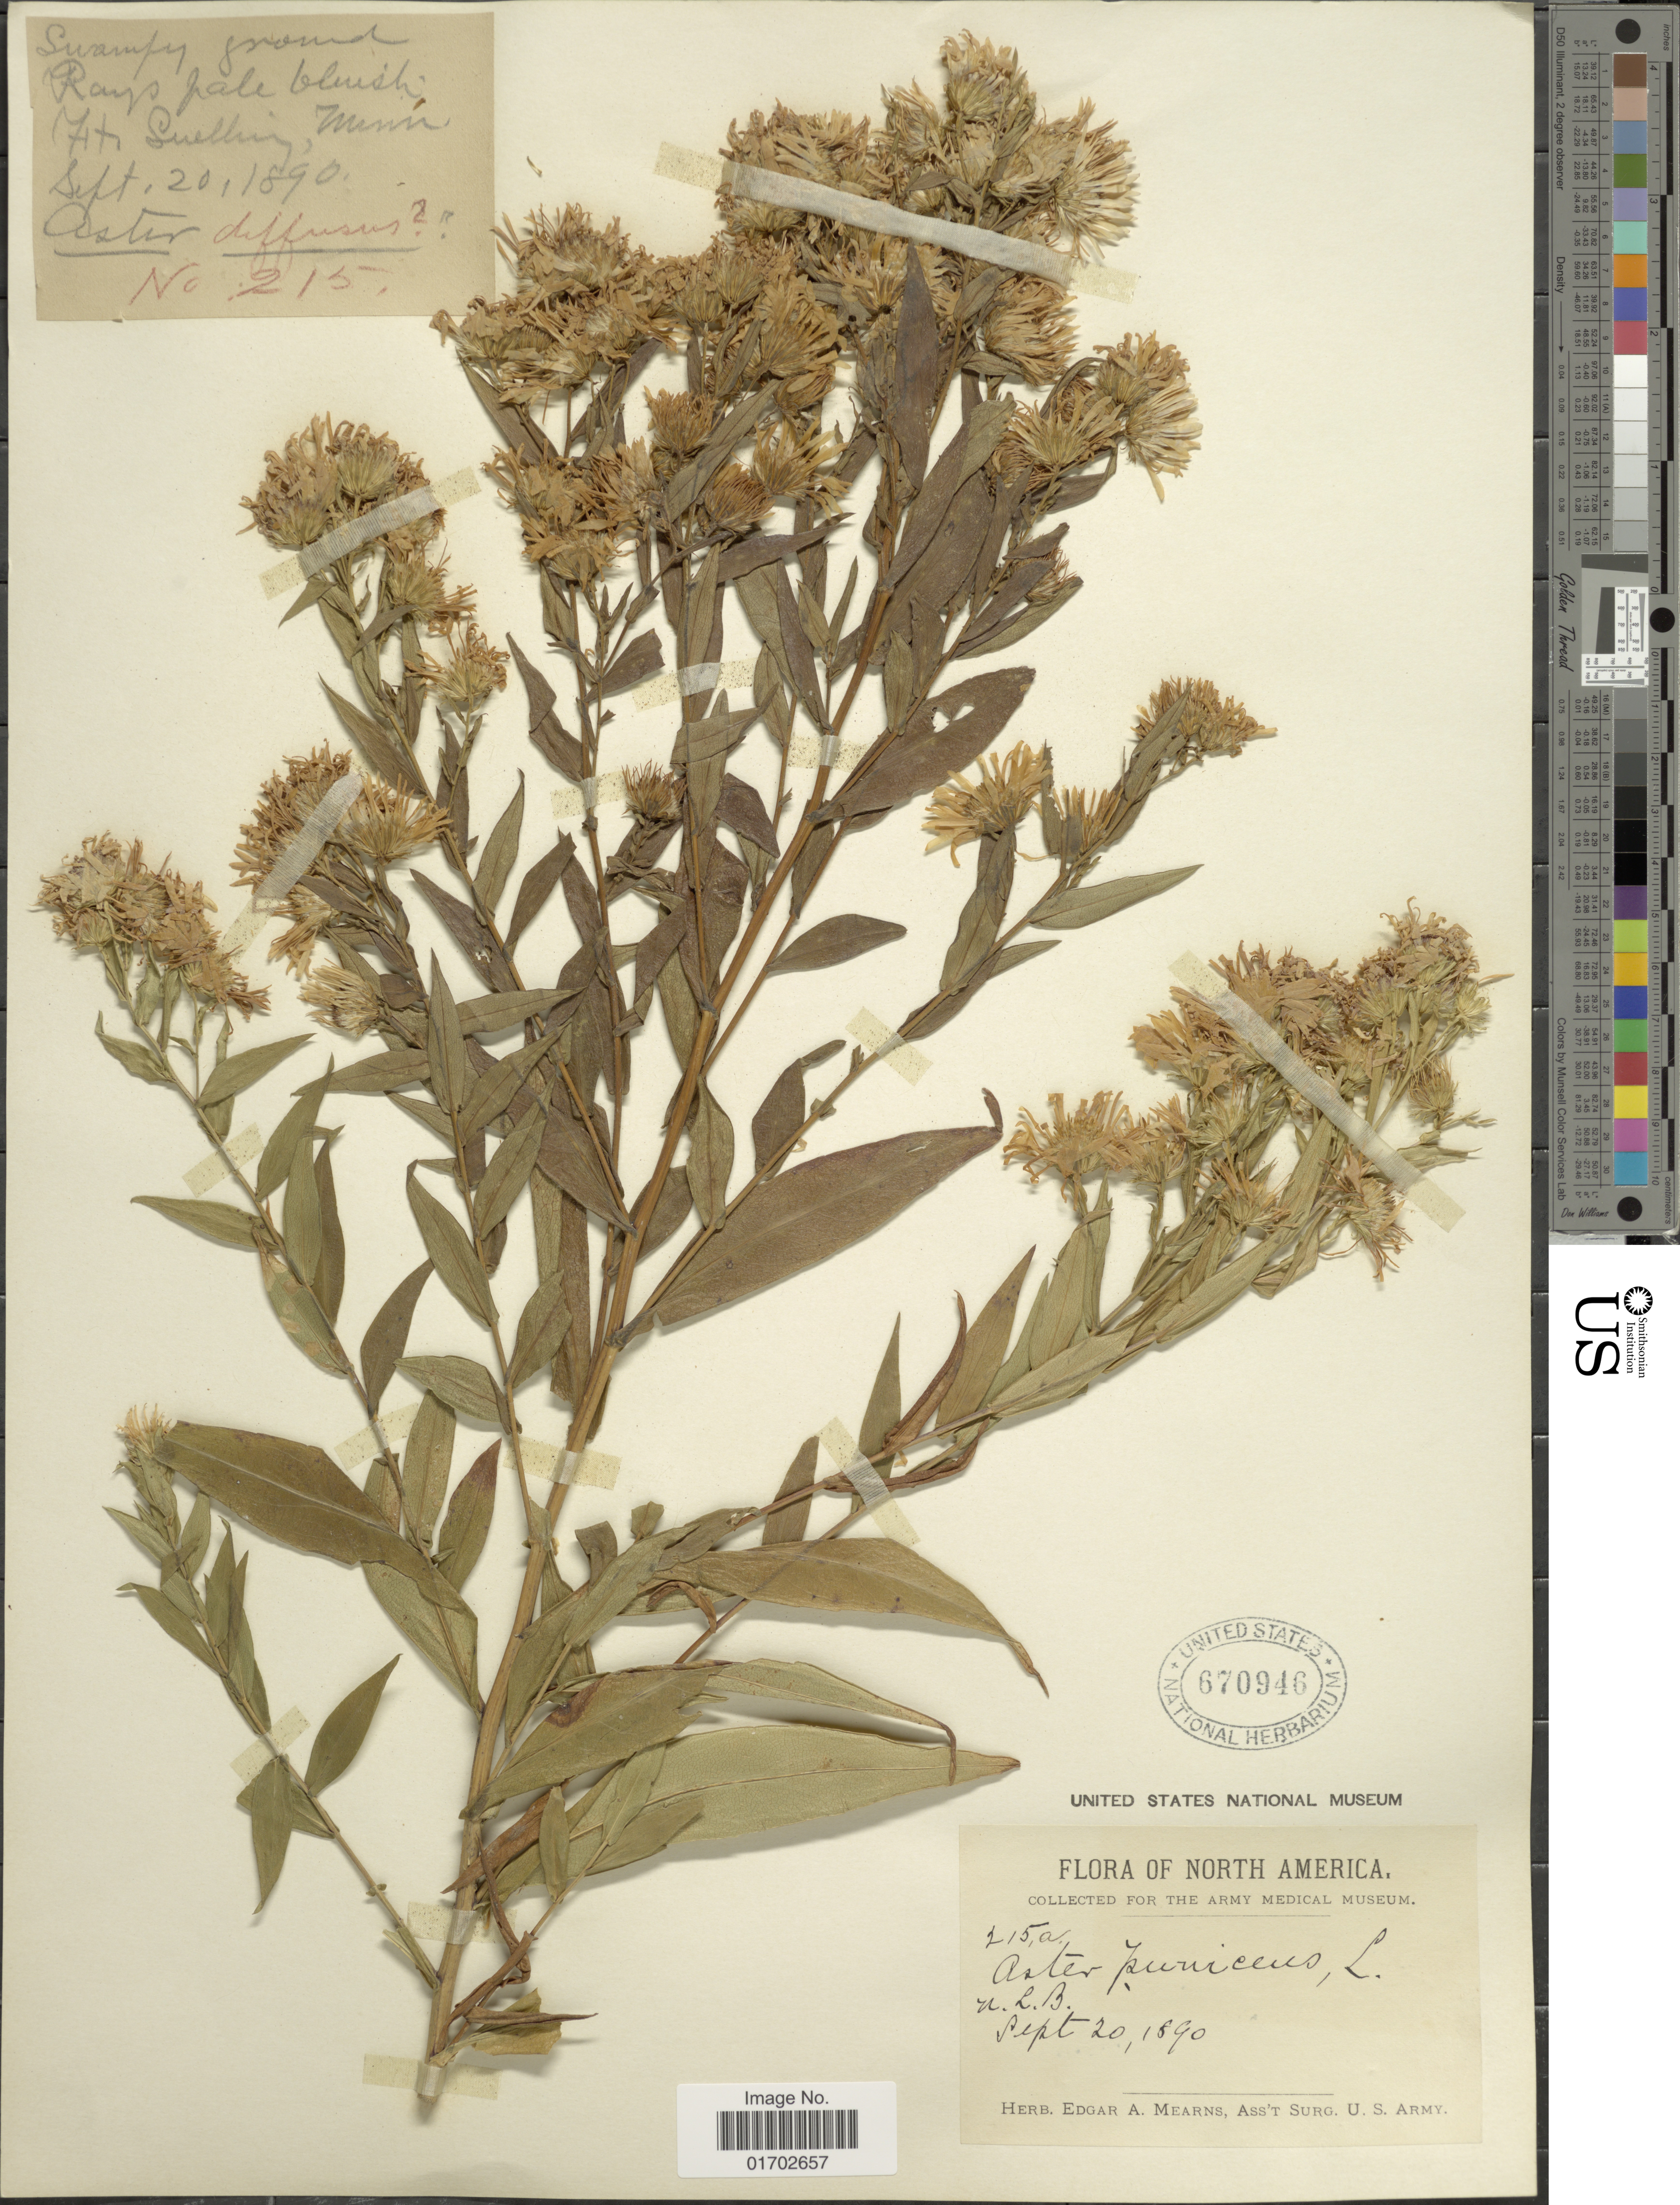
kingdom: Plantae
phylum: Tracheophyta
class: Magnoliopsida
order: Asterales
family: Asteraceae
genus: Symphyotrichum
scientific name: Symphyotrichum puniceum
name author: (L.) Á. Löve & D. Löve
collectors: ex herb. Edgar A. Mearns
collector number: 215a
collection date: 1890-09-20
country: United States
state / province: Minnesota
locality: North America, N. L.B.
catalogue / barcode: US 670946